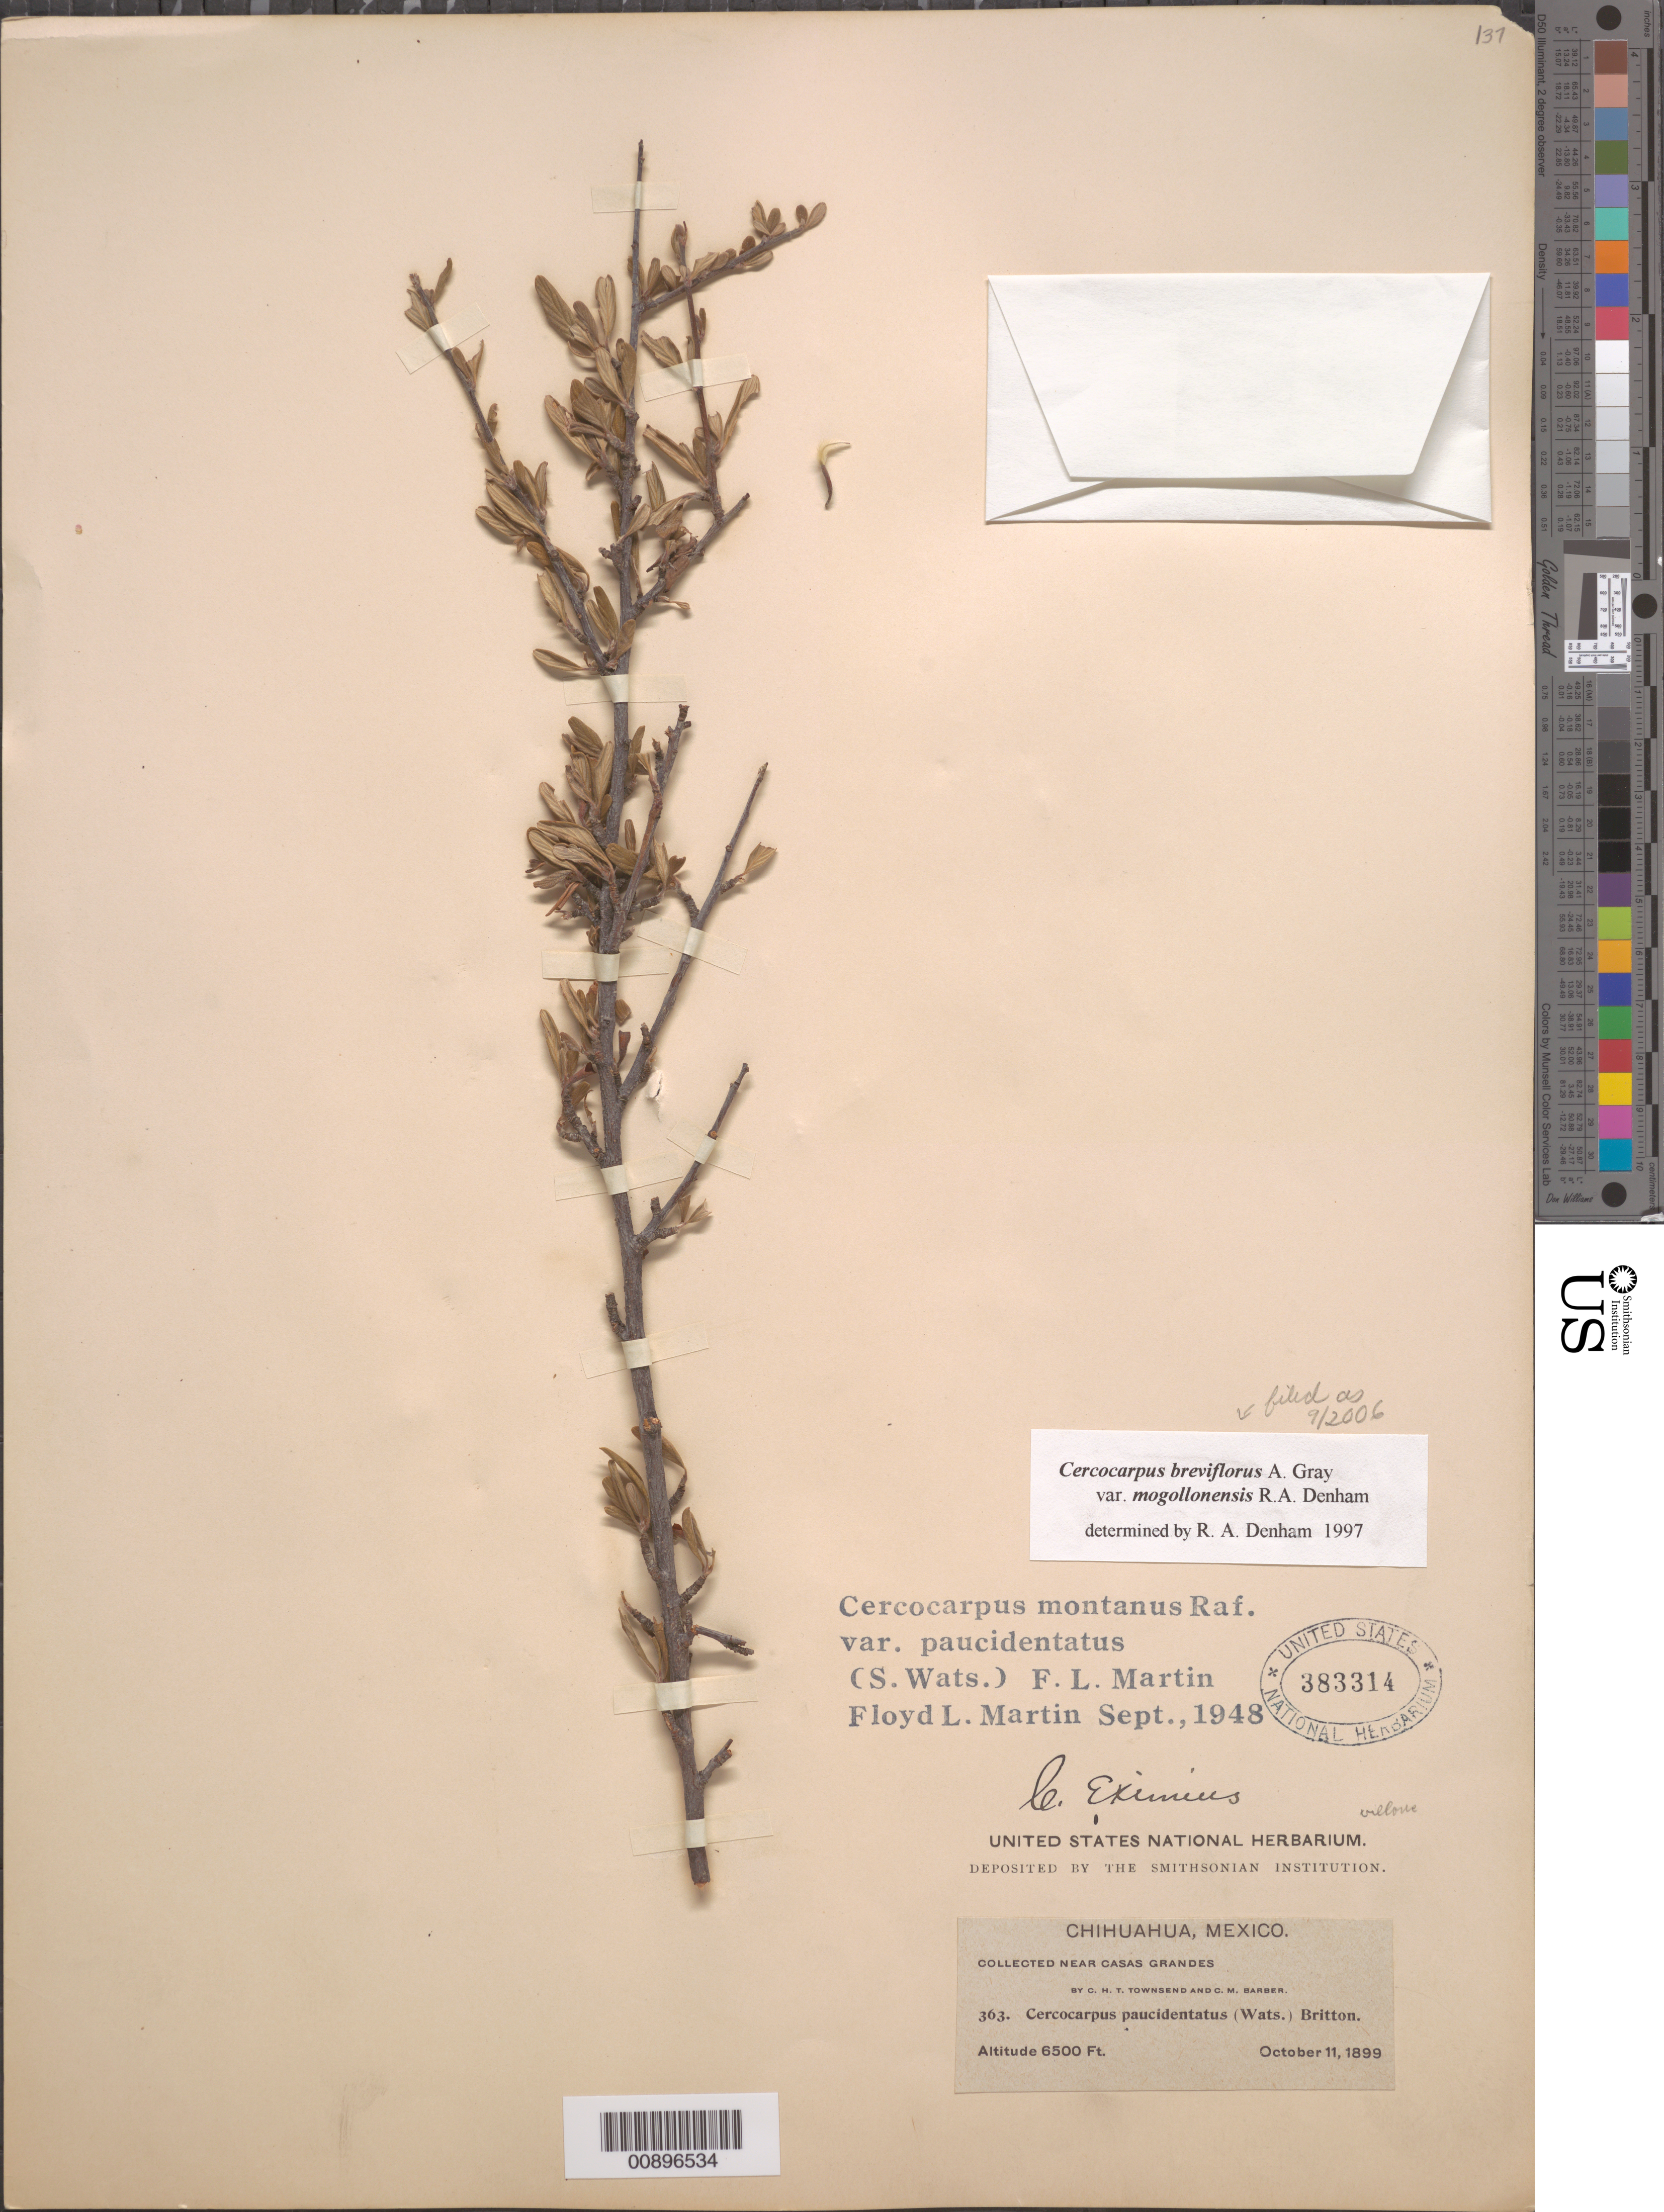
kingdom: Plantae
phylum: Tracheophyta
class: Magnoliopsida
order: Rosales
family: Rosaceae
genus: Cercocarpus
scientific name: Cercocarpus breviflorus var. magollonensis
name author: A. Gray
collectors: C. H. T. Townsend & C. Barber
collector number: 363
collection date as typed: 11 Oct 1899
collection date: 1899-10-11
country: Mexico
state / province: Chihuahua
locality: Near Casas Grandes, Chihuahua.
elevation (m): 1981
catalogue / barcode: US 383314